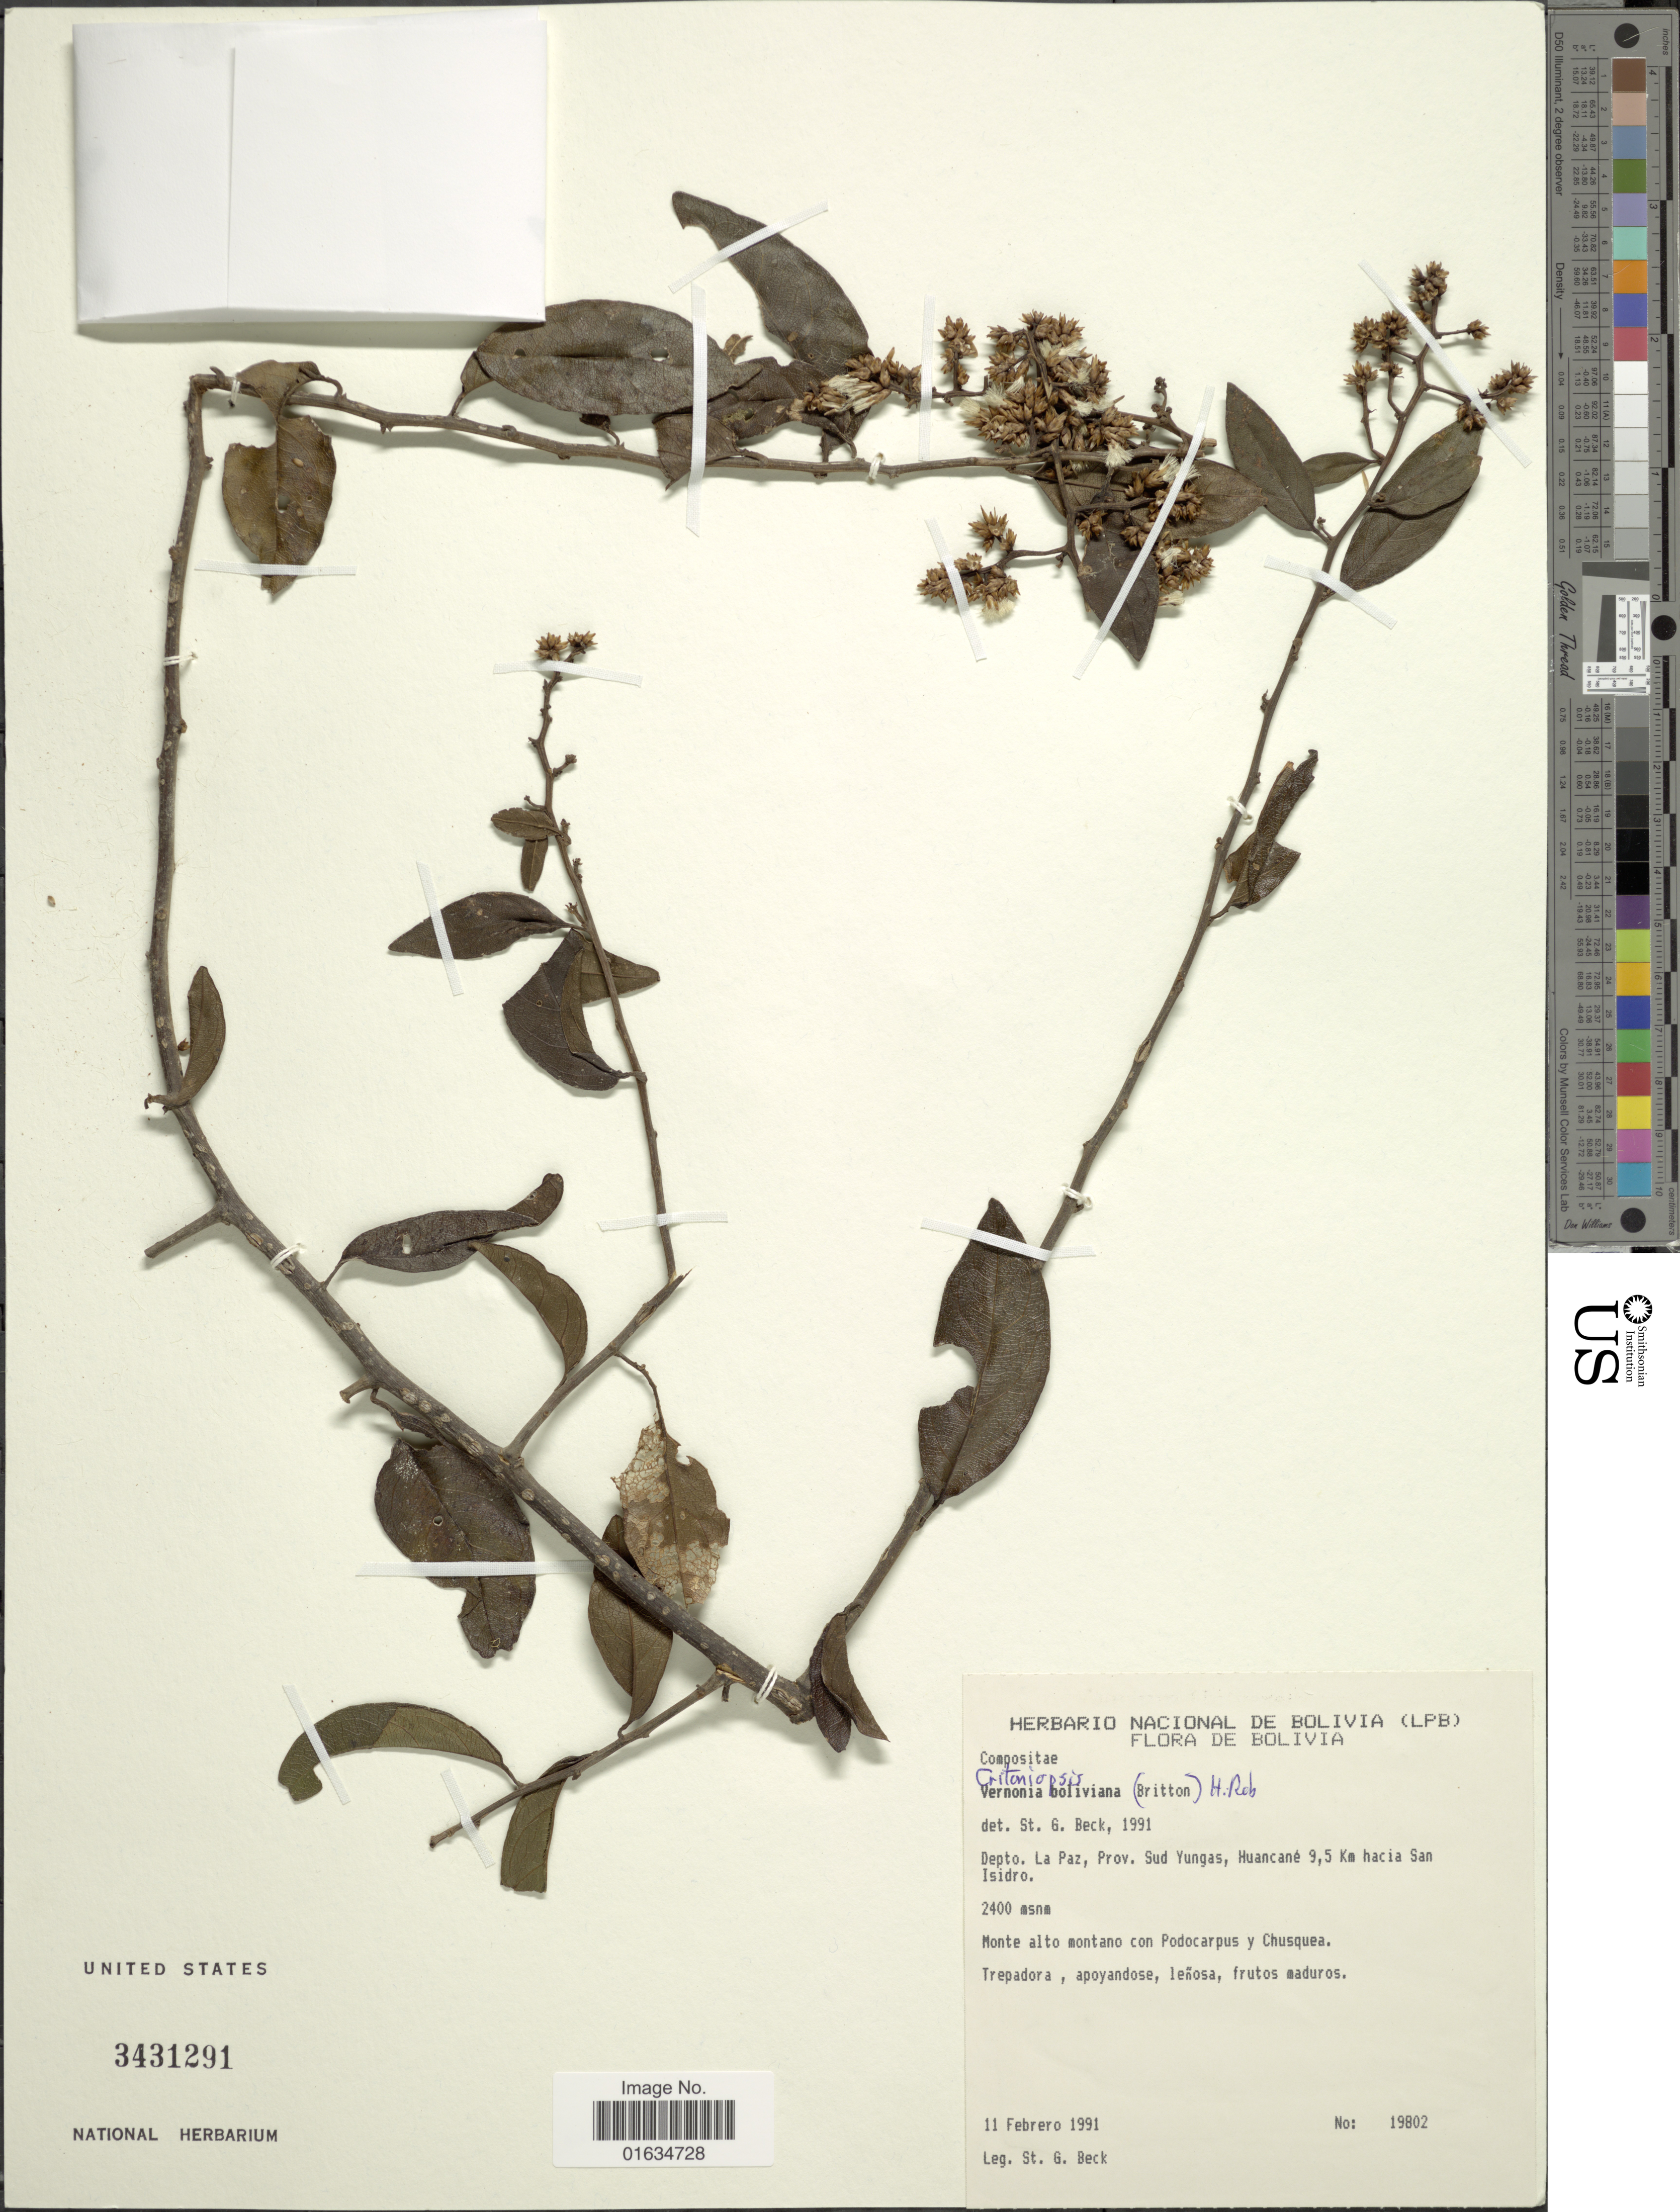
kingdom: Plantae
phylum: Tracheophyta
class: Magnoliopsida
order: Asterales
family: Asteraceae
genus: Critoniopsis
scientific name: Critoniopsis boliviana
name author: (Britton) H. Rob.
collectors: S. G. Beck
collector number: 19802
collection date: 1991-02-11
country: Bolivia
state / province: La Paz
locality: Prov. Sud Yungas, Huancané 9, 5 Km hacia San Idisdro.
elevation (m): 2400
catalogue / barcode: US 3431291